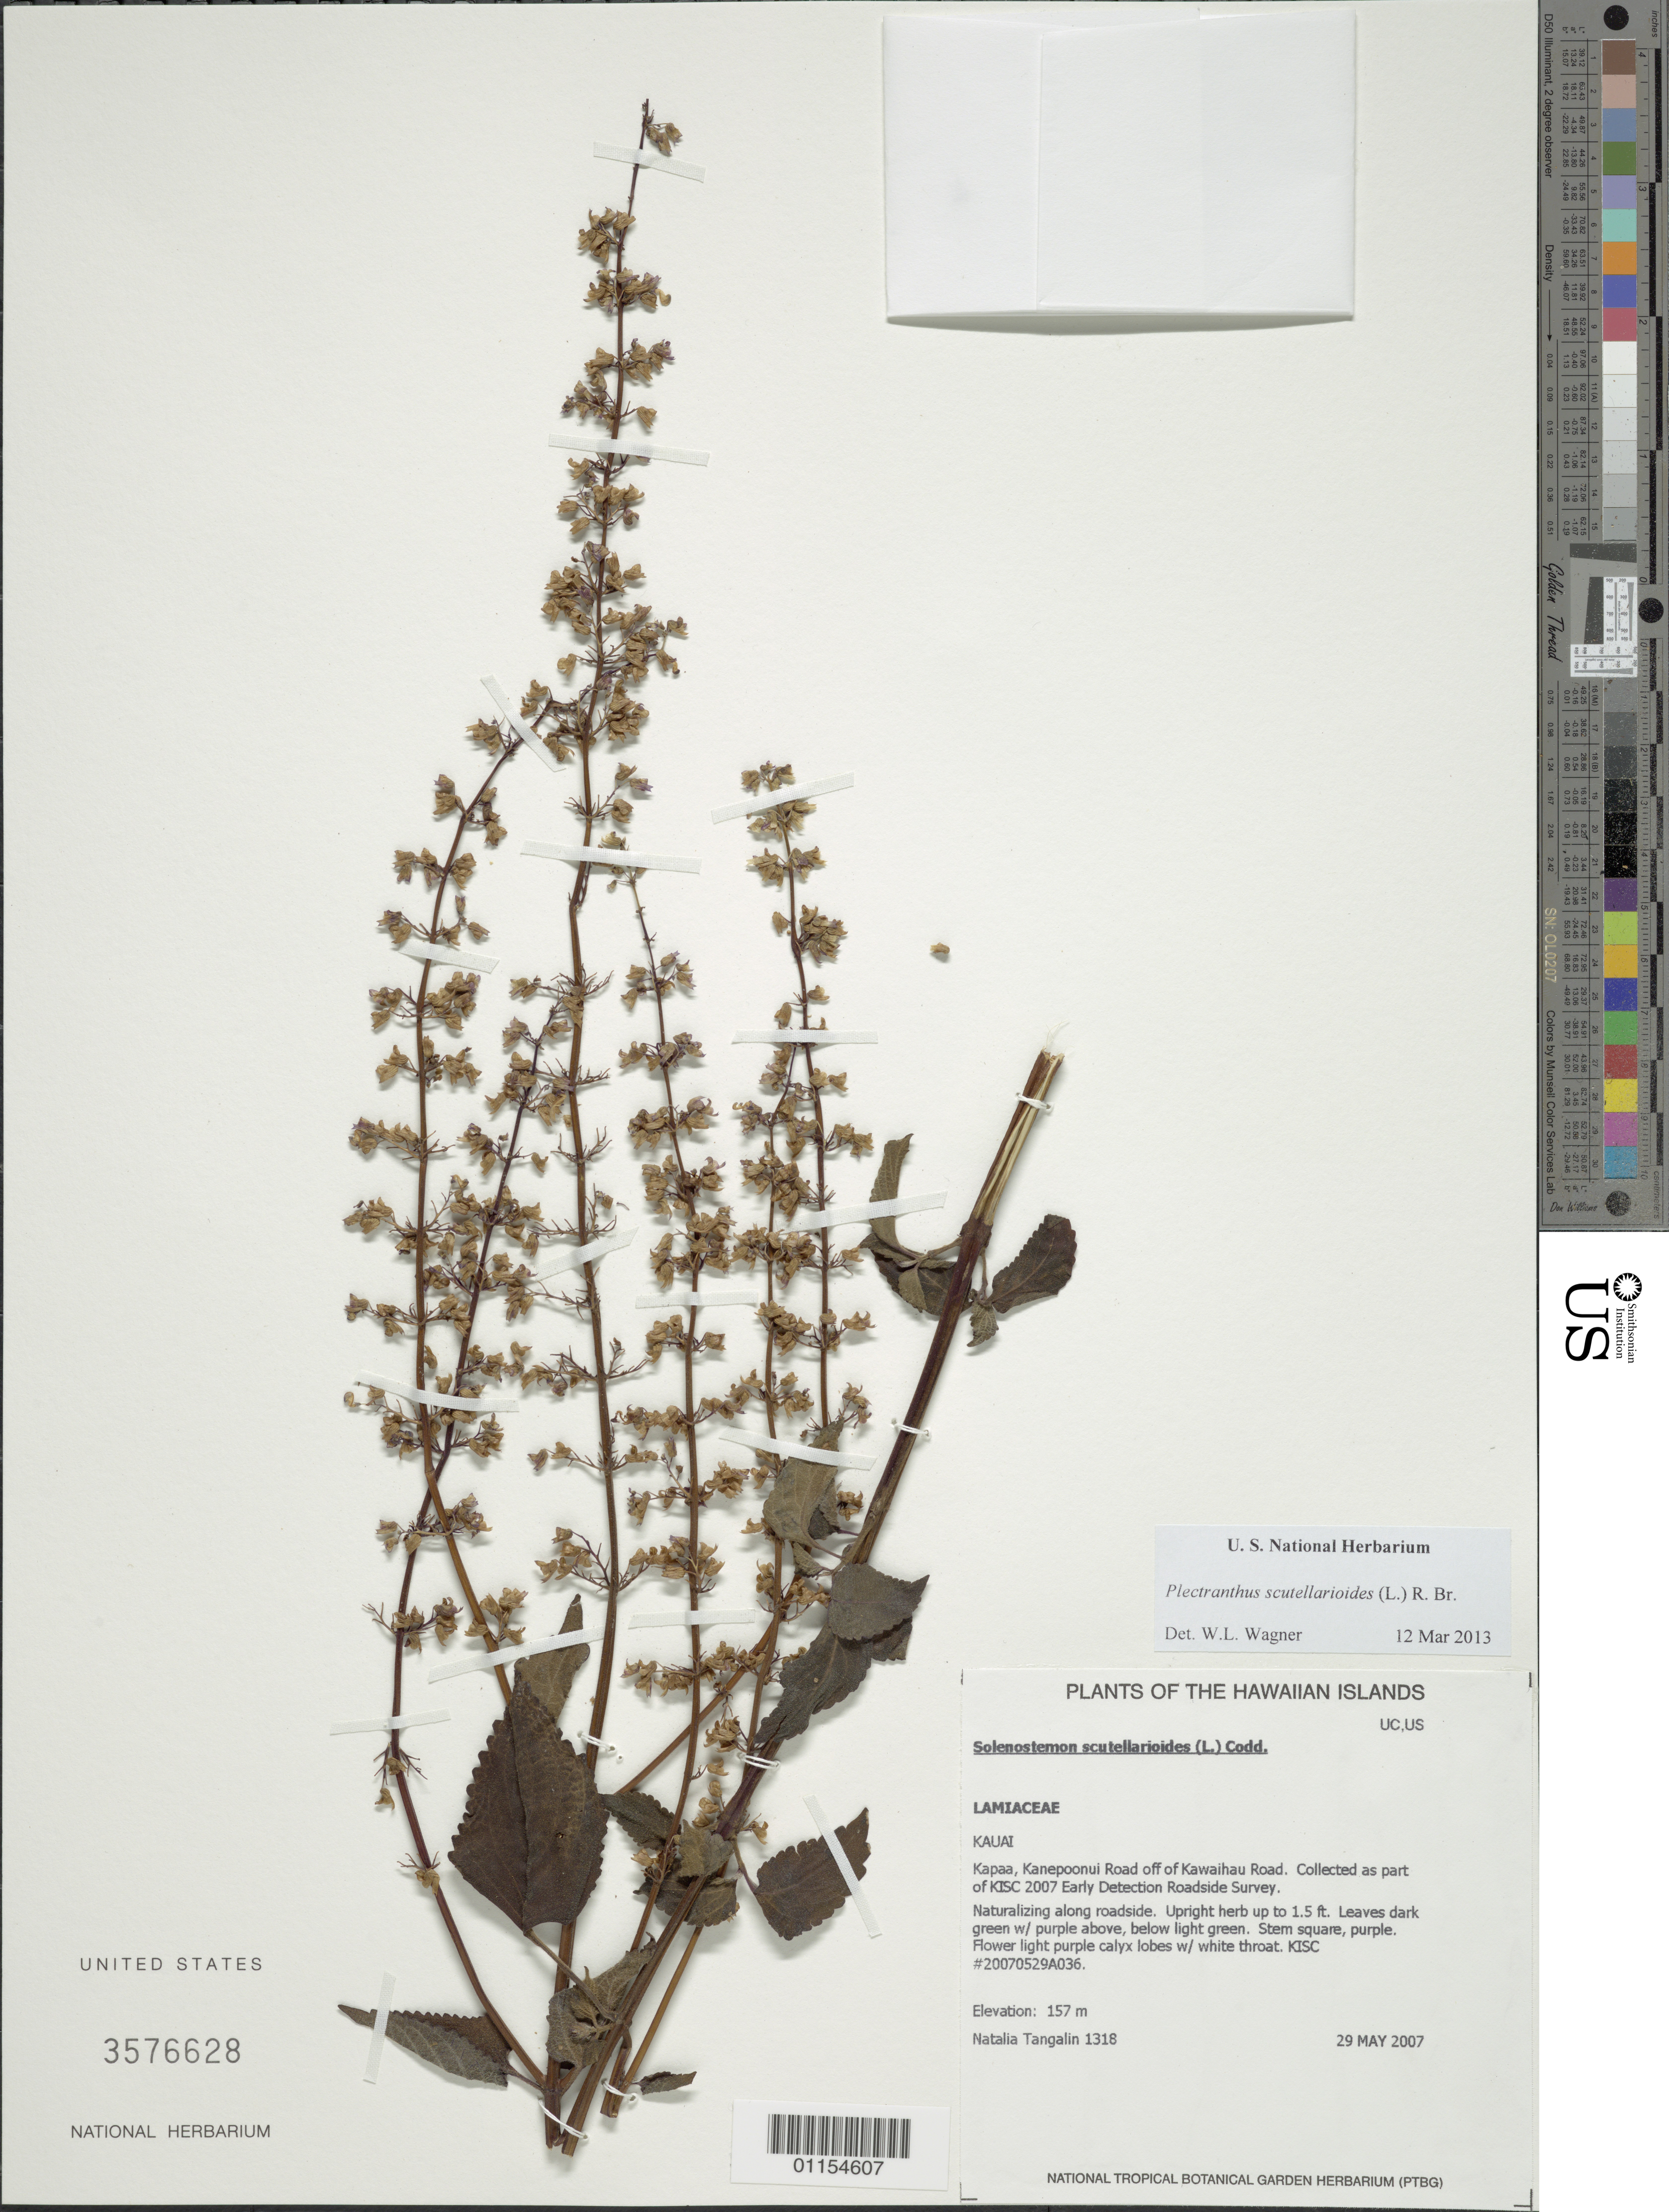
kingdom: Plantae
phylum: Tracheophyta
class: Magnoliopsida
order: Lamiales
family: Lamiaceae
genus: Coleus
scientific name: Coleus scutellarioides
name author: (L.) Benth.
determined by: Wagner, W. L., (BOT), Smithsonian Institution - National Museum of Natural History (UNITED STATES)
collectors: N. Tangalin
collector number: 1318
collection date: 2007-05-29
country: United States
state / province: Hawaii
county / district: Kaui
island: Kaua'i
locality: Kapa'a, Kanepoonui Road off Kawaihau Road.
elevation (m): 157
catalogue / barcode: US 3576628